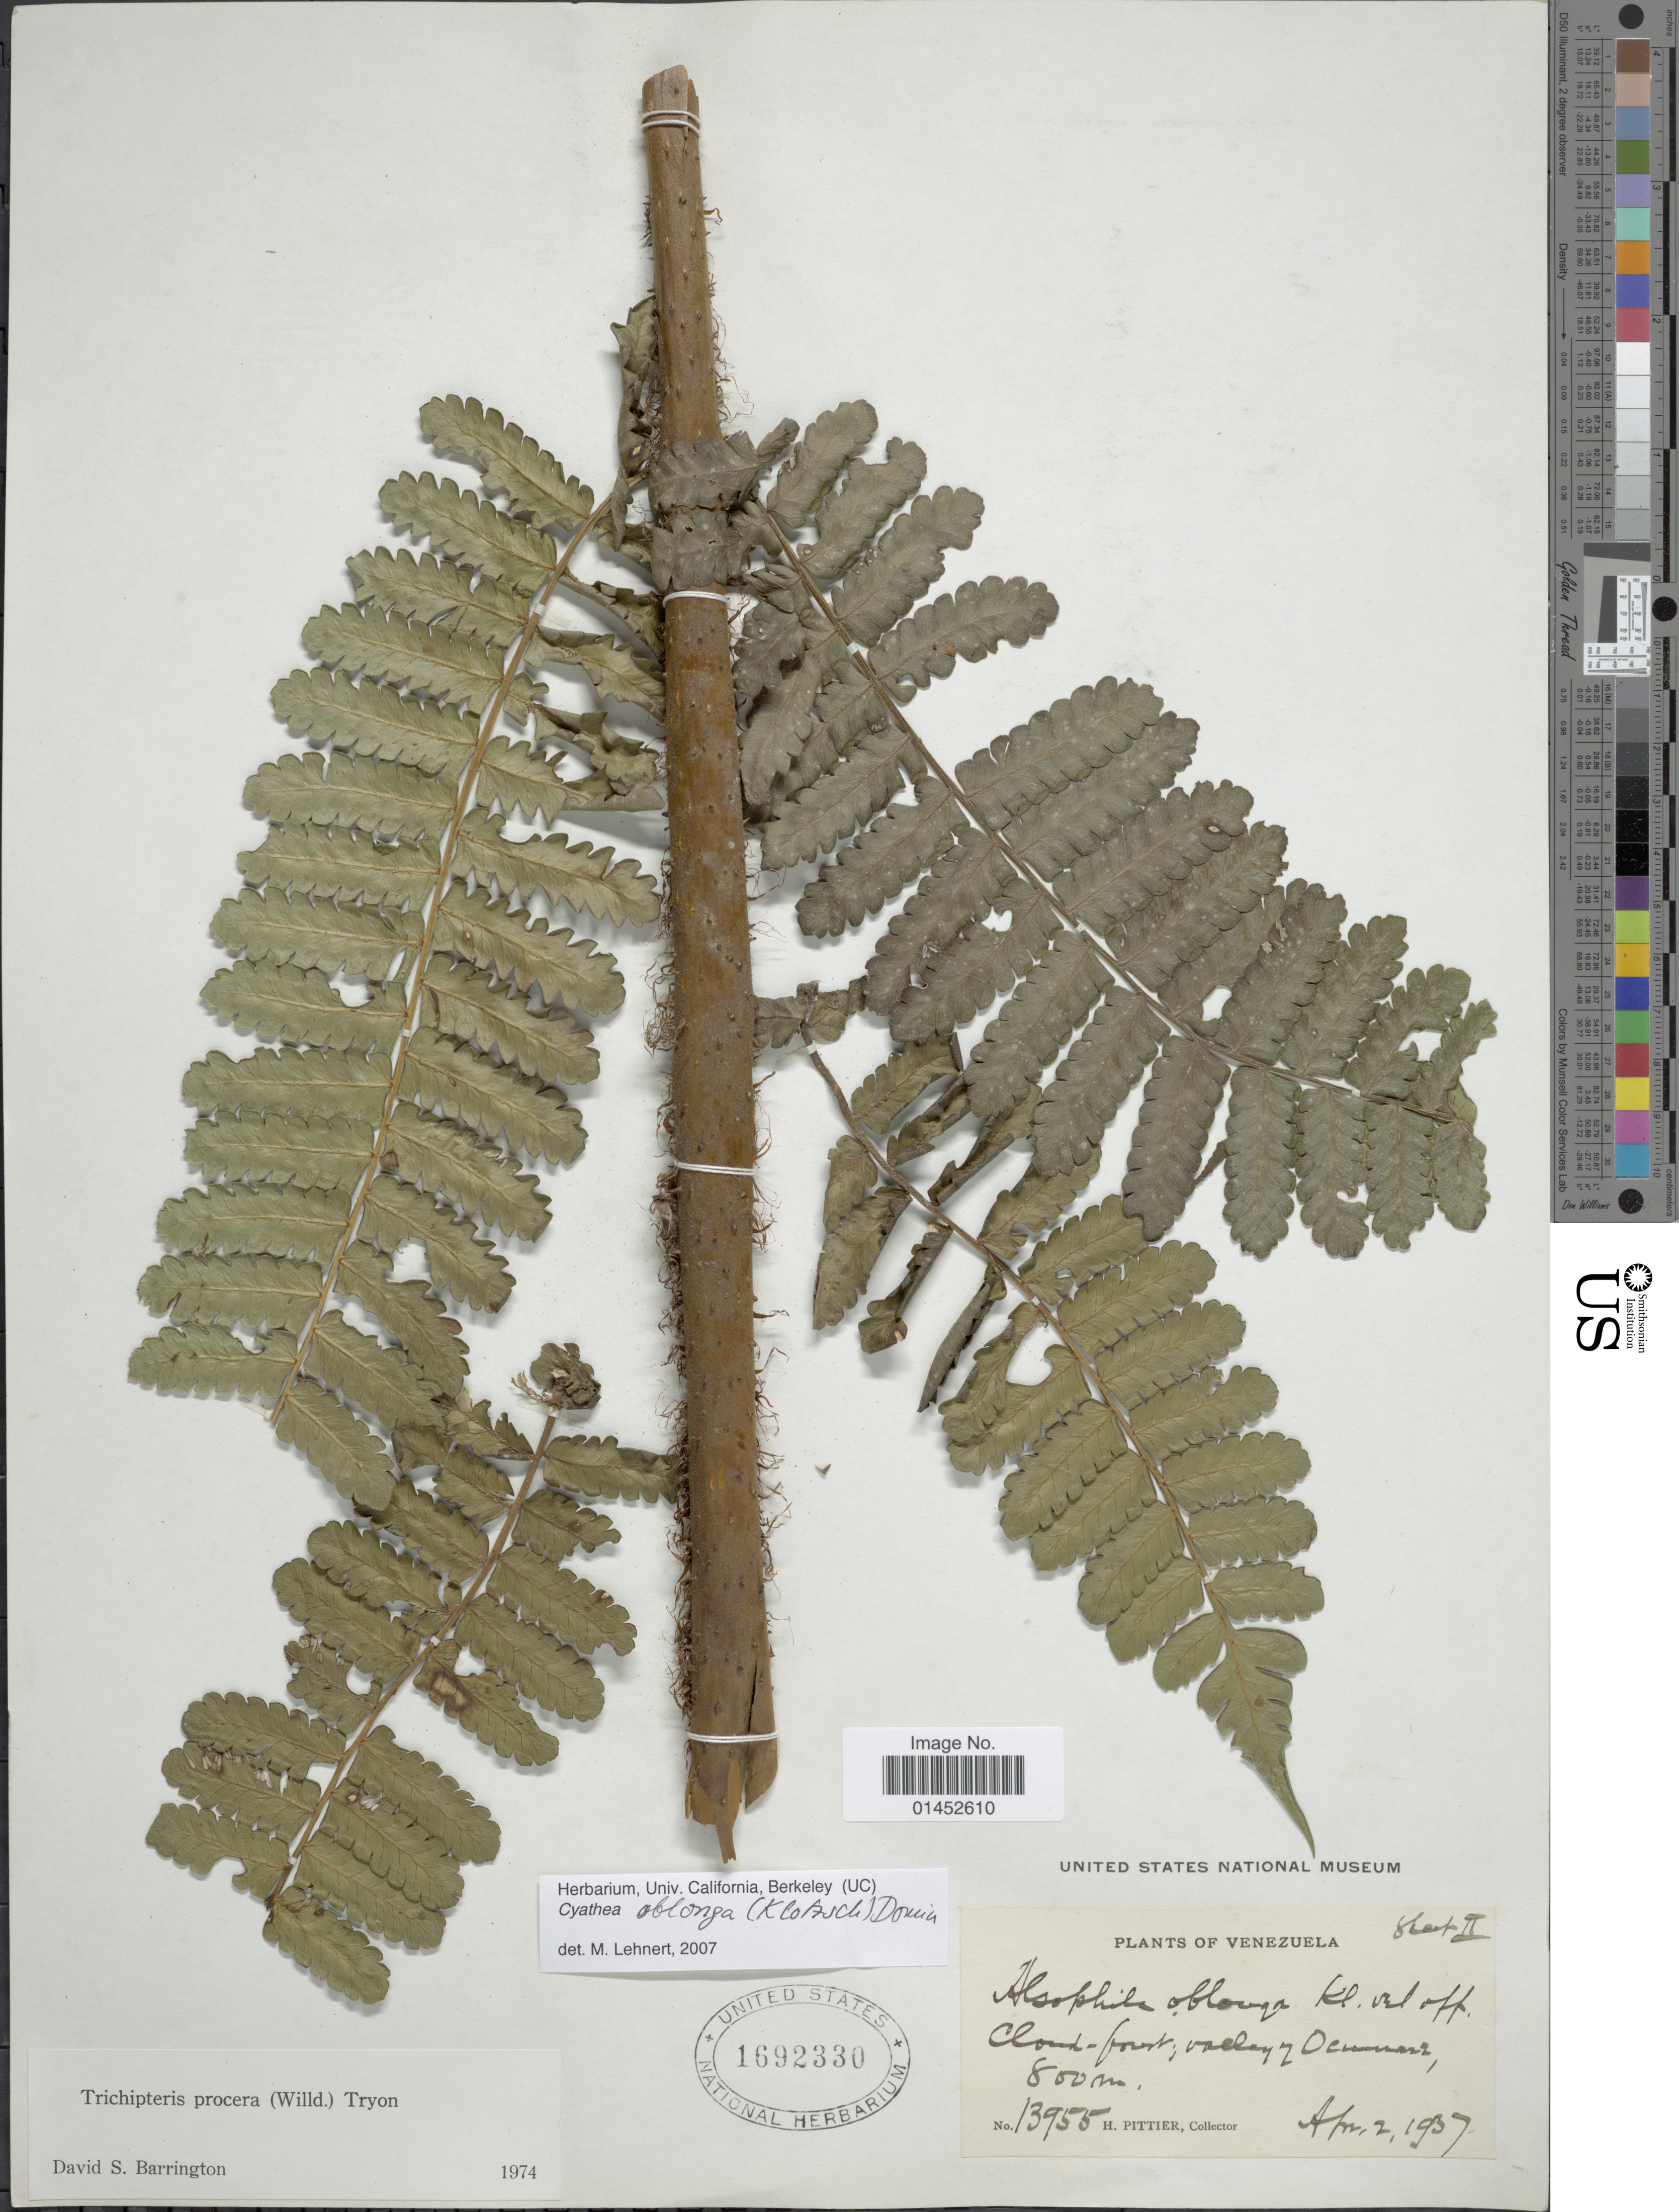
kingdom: Plantae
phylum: Tracheophyta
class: Polypodiopsida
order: Cyatheales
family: Cyatheaceae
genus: Cyathea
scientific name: Cyathea pungens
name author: (Willd.) Domin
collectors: H. F. Pittier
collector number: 13955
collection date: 1937-04-02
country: Venezuela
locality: Valley of Ocumare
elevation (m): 800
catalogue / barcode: US 1692330